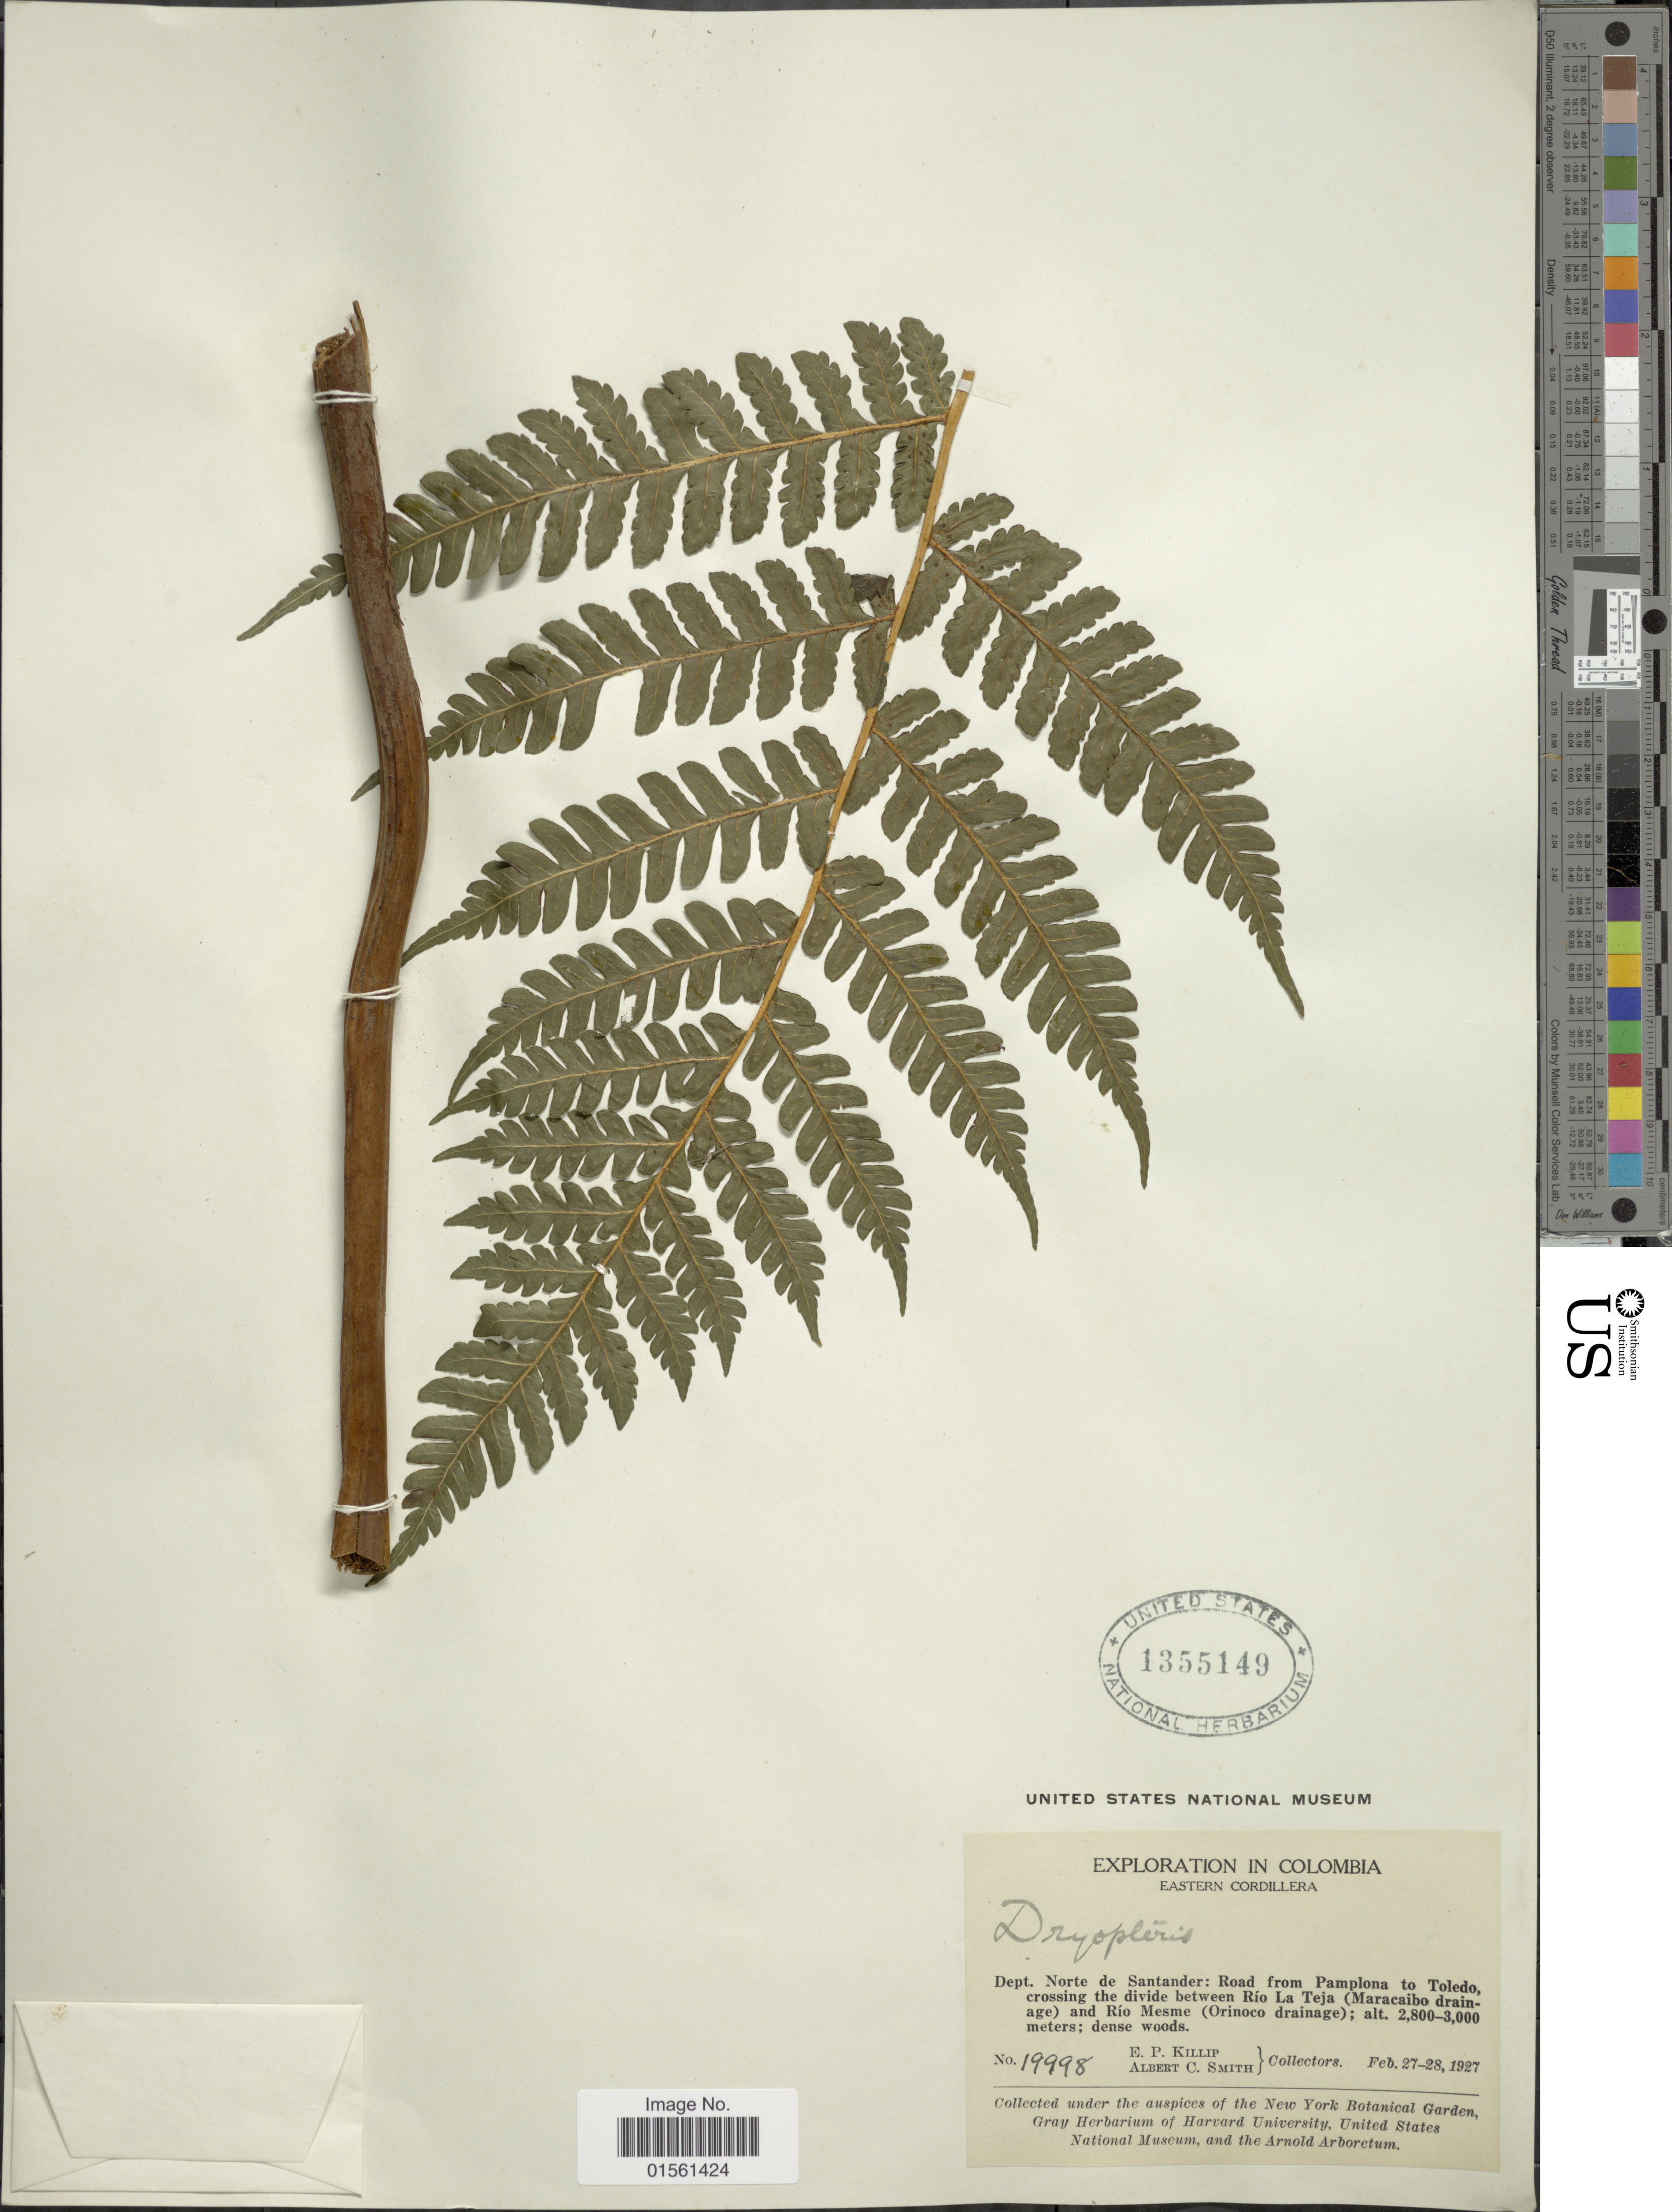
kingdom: Plantae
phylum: Tracheophyta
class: Polypodiopsida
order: Polypodiales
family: Dryopteridaceae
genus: Megalastrum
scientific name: Megalastrum mollicomum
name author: (C. Chr.) A.R. Sm. & R.C. Moran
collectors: E. P. Killip & A. C. Smith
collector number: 19998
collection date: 1927-02-27/1927-02-28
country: Colombia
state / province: Norte de Santander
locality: Eastern Cordillera, Road from Pamplona to Toledo, crossing the divide between Rio La Teja (maracaibo drainage) and Rio Mesme (Orinoco drainage)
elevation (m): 2800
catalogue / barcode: US 1355149